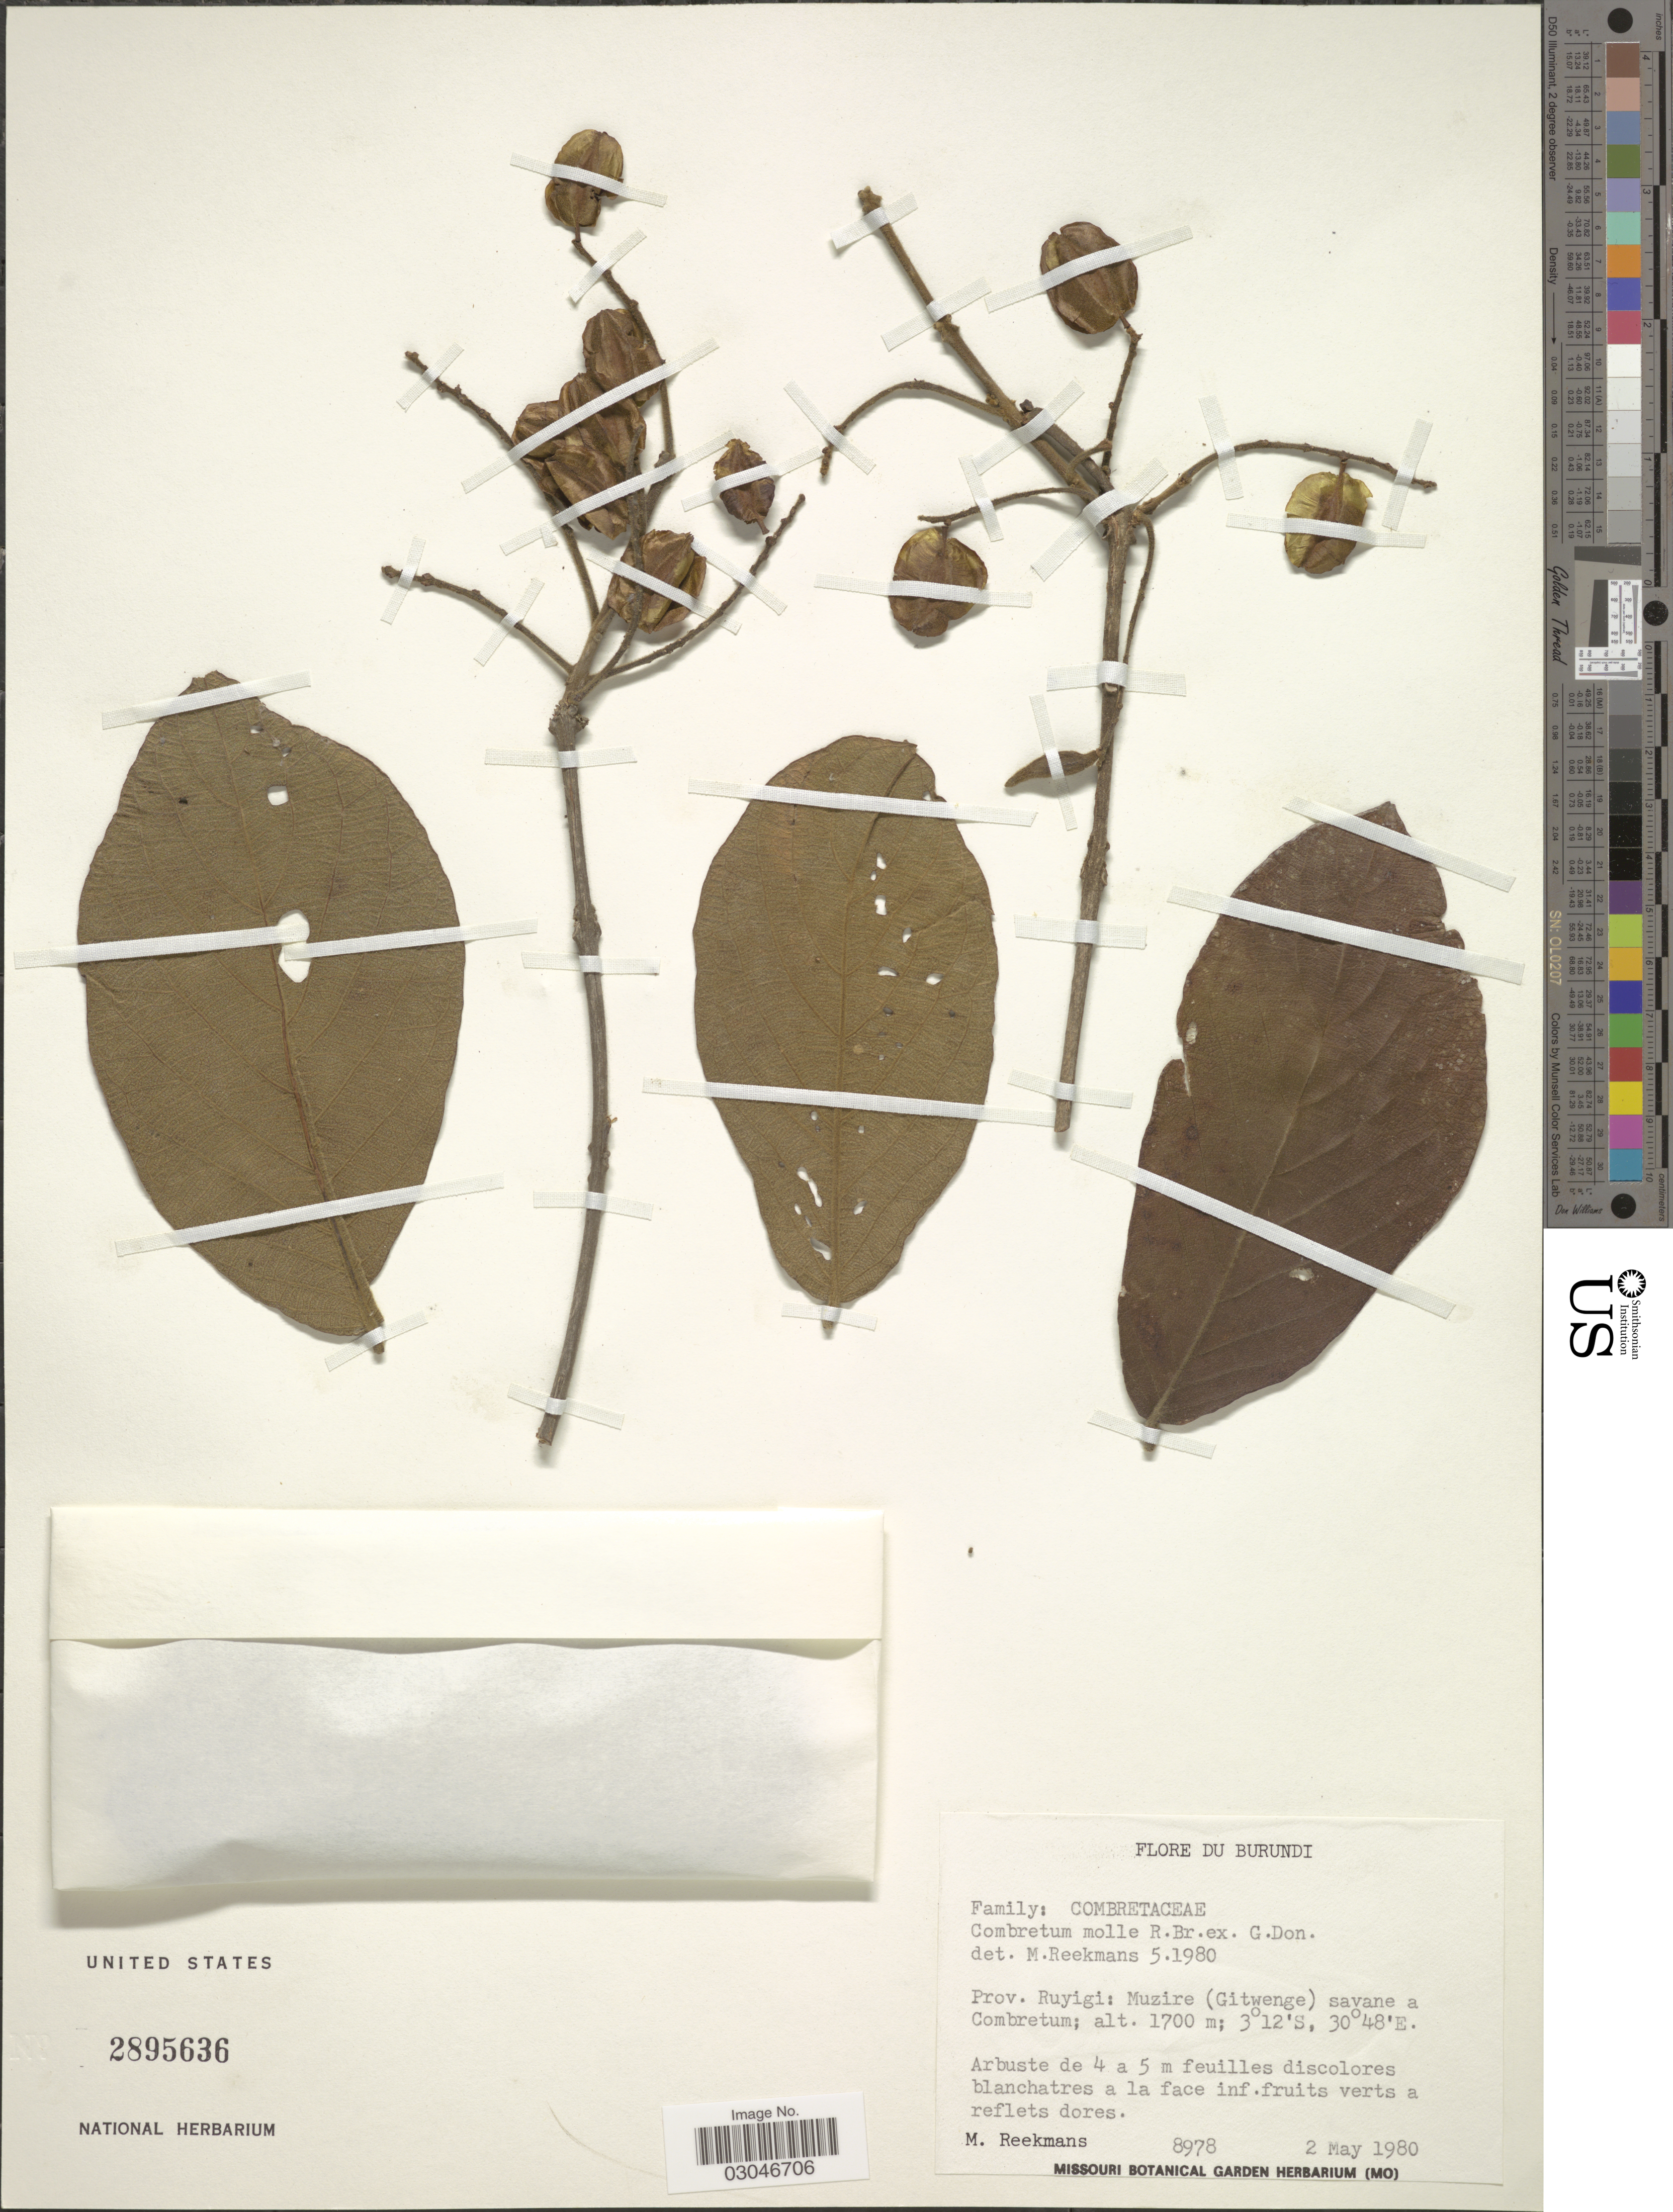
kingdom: Plantae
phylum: Tracheophyta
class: Magnoliopsida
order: Myrtales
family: Combretaceae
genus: Combretum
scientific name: Combretum molle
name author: R. Br. ex G. Don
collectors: M. Reekmans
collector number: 8978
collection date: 1980-05-02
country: Burundi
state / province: Ruyigi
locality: Prov. Ruyigi: Muzire (Gitwenge) savane a Combretum.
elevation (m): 1700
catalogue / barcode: US 2895636